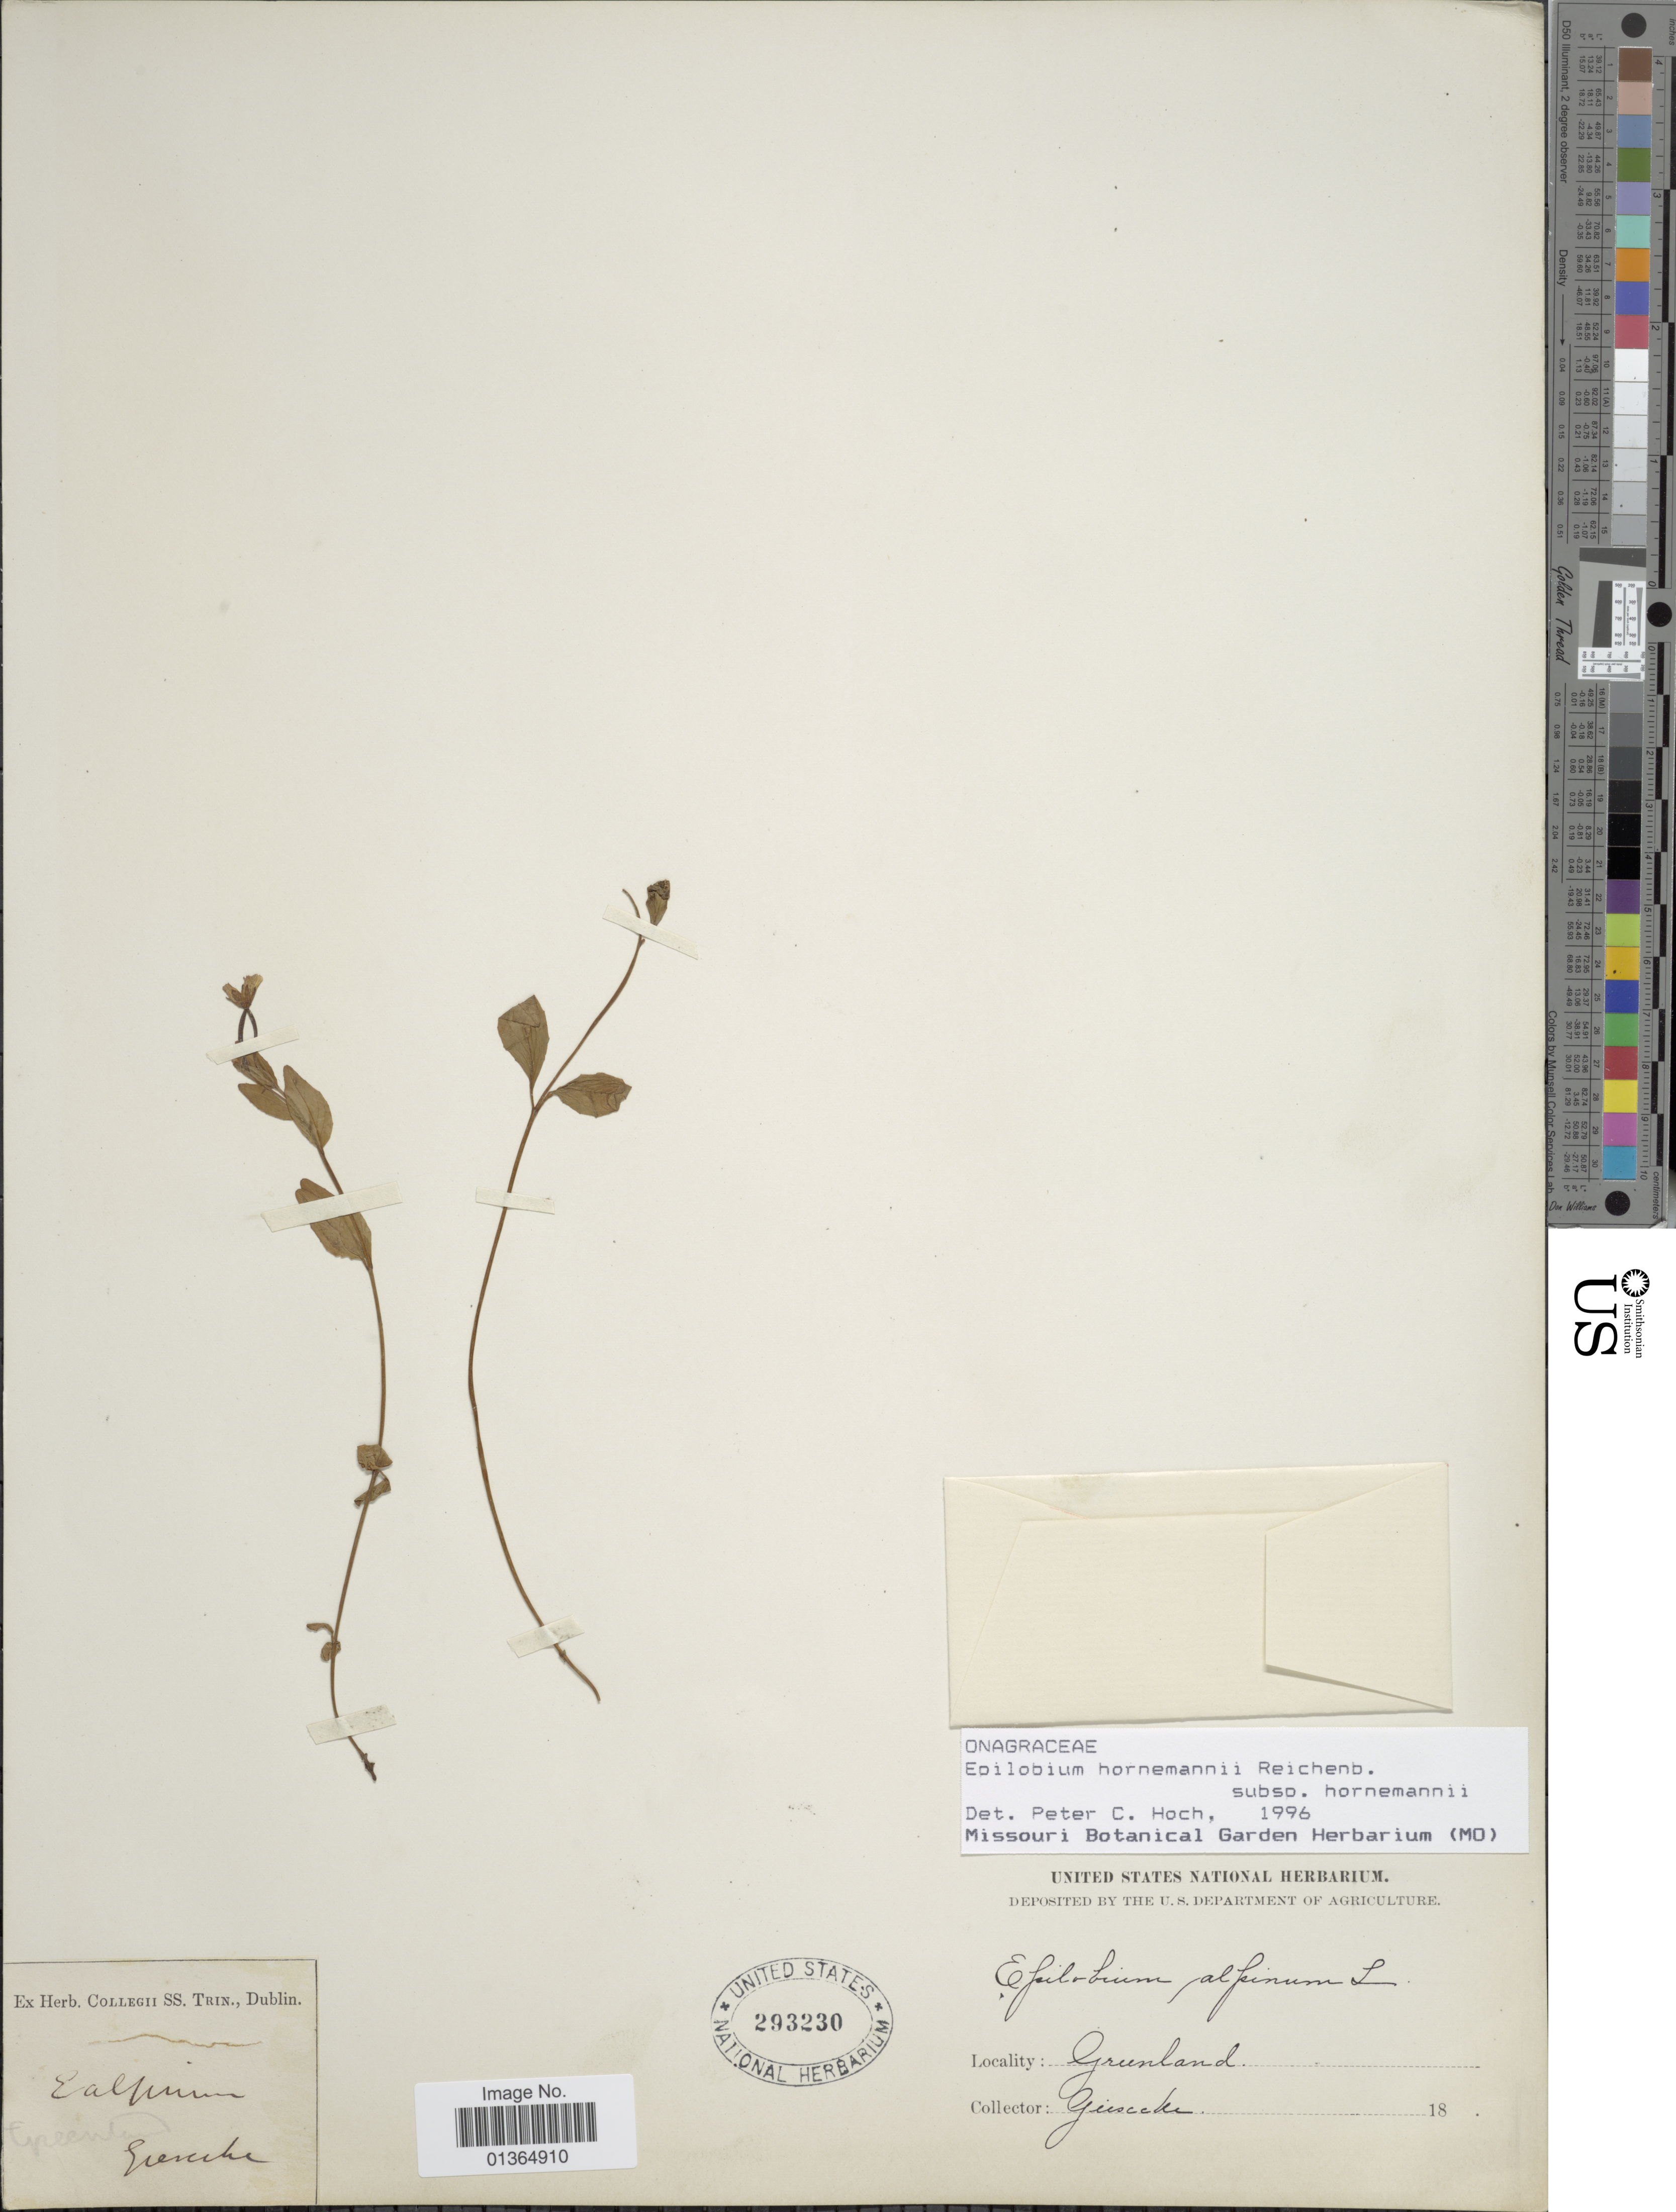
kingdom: Plantae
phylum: Tracheophyta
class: Magnoliopsida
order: Myrtales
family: Onagraceae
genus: Epilobium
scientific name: Epilobium hornemannii subsp. hornemannii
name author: Rchb.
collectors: Gieseke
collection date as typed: Transcribed d/m/y: //18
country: Greenland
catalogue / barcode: US 293230